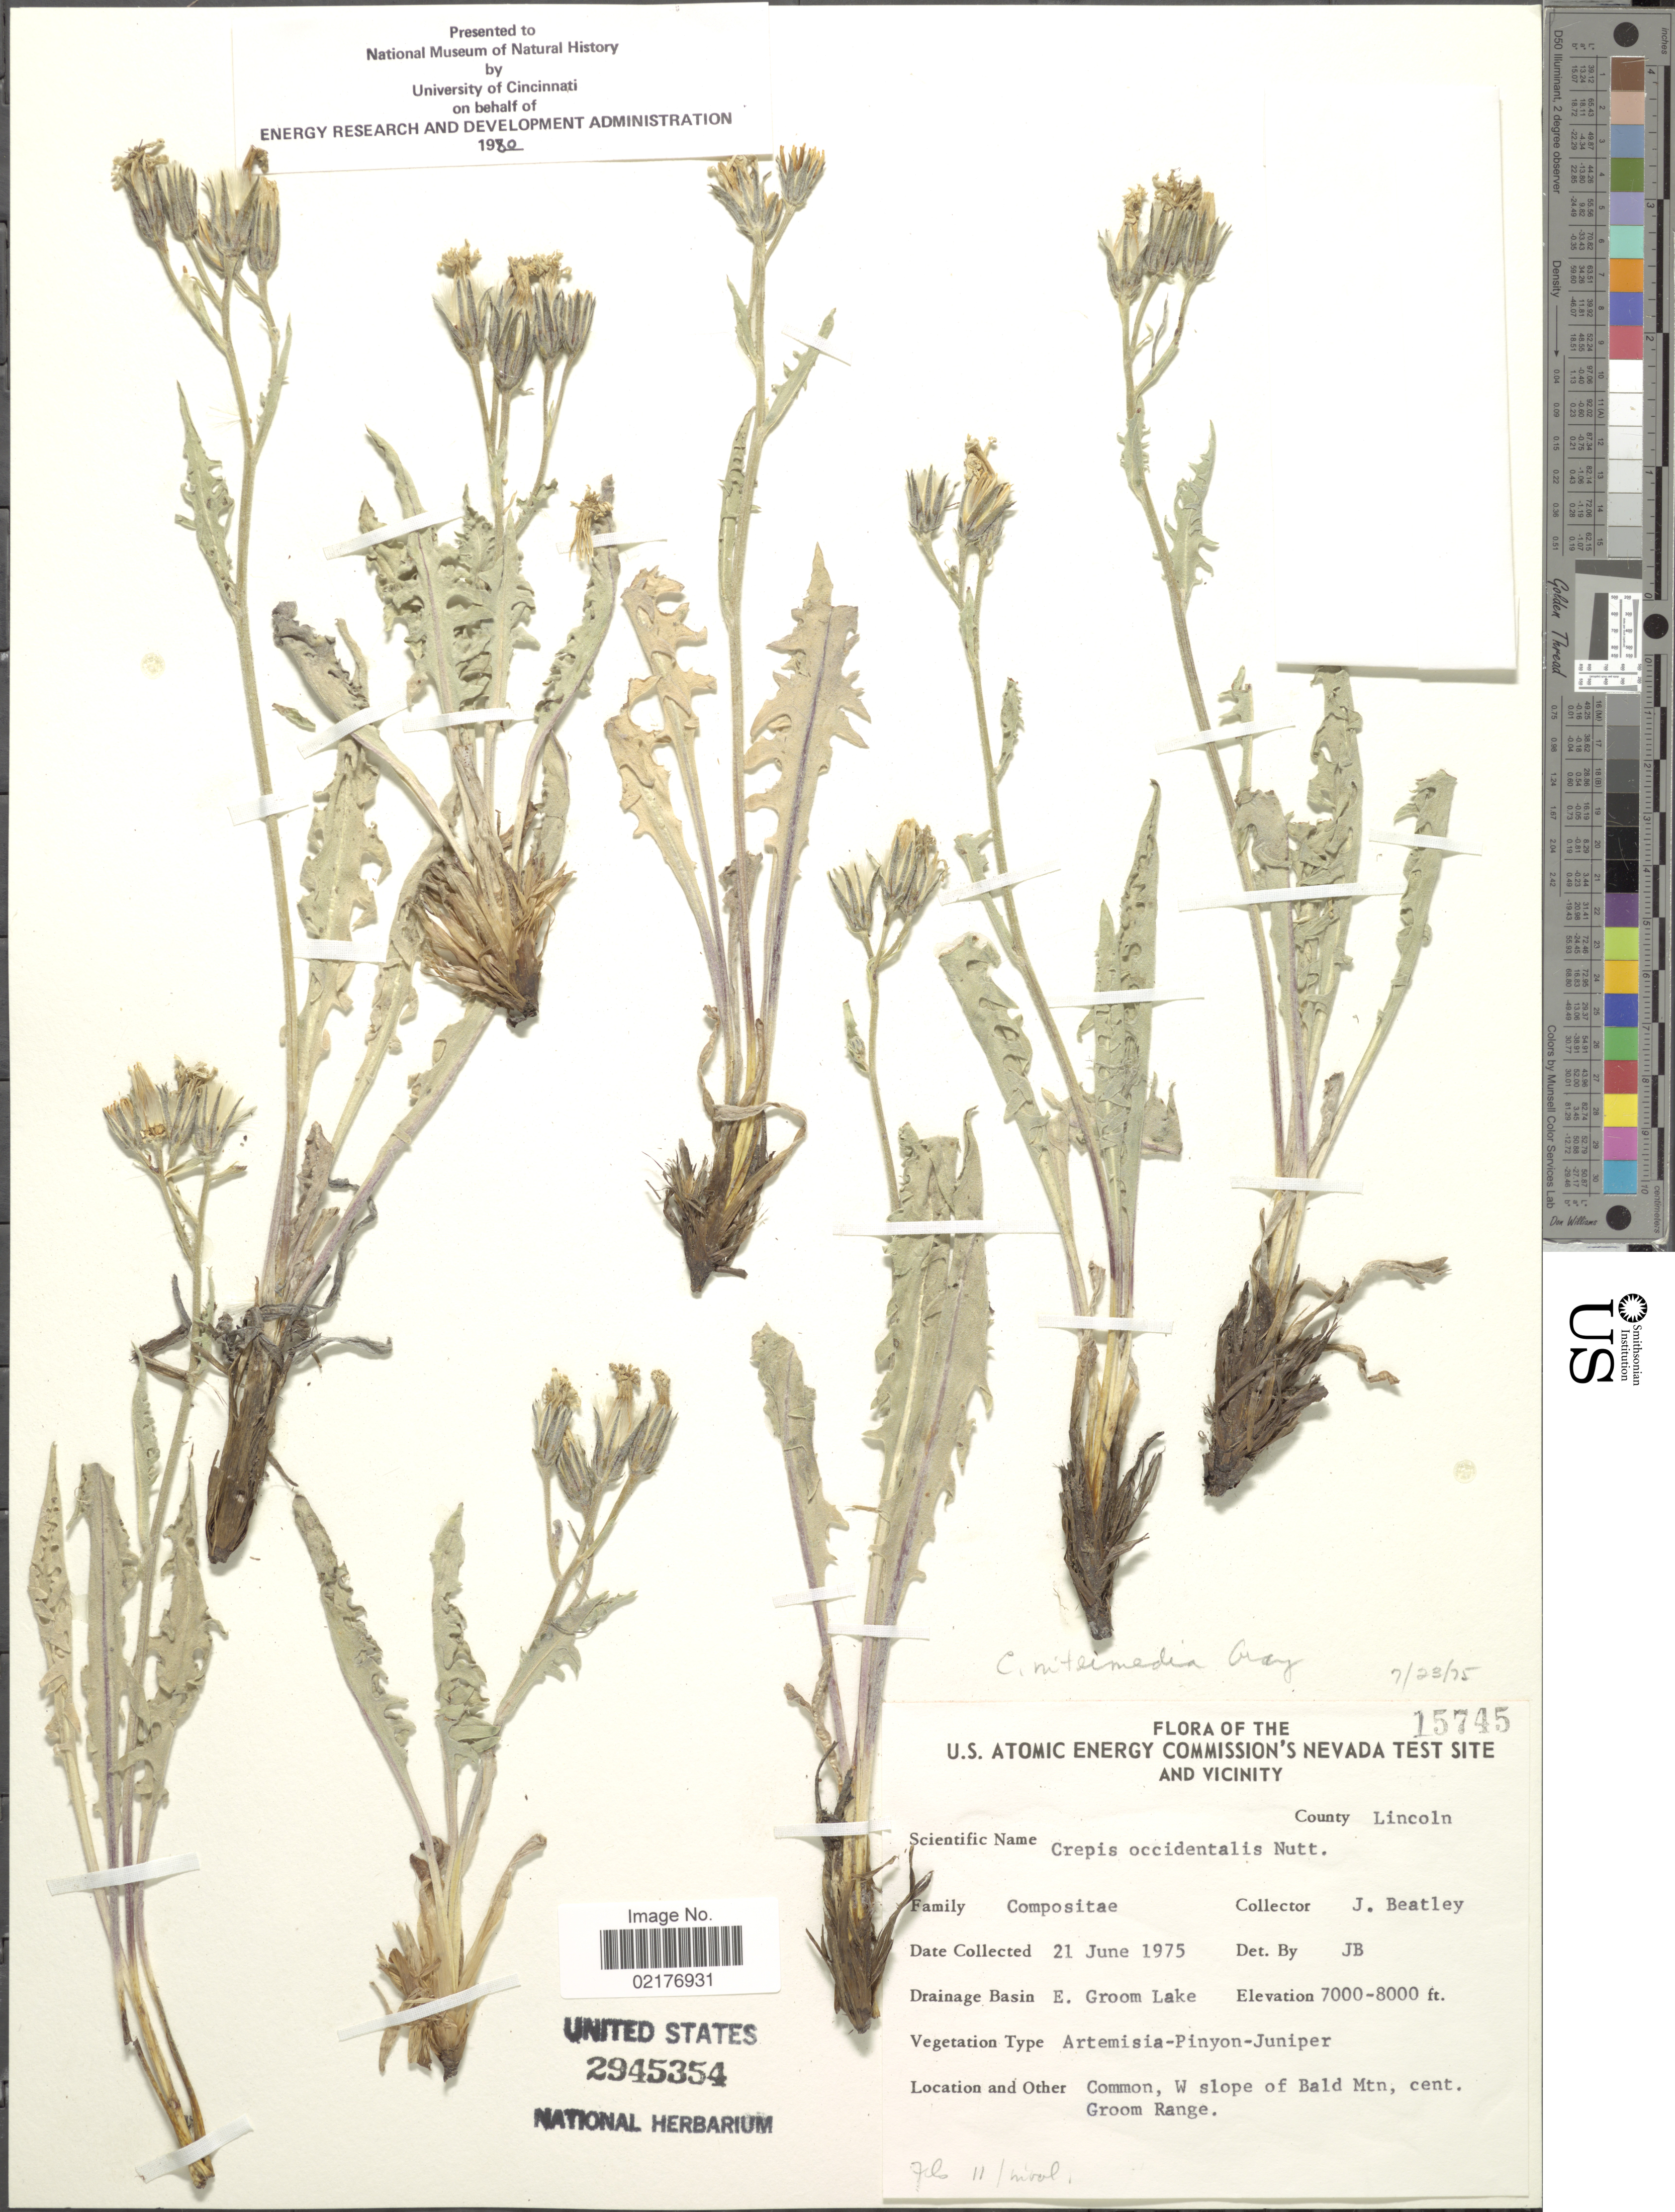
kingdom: Plantae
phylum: Tracheophyta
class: Magnoliopsida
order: Asterales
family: Asteraceae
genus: Crepis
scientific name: Crepis intermedia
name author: A. Gray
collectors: J. C. Beatley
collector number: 15745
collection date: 1975-06-21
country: United States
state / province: Nevada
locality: U.S. Atomic Energy Commission's Nevada Test Site and Vicinity, County Lincoln, Drainage Basin E. Groom Lake, Common, W slope of Bald Mtn, cent. Groom Range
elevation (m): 2134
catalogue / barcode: US 2945354